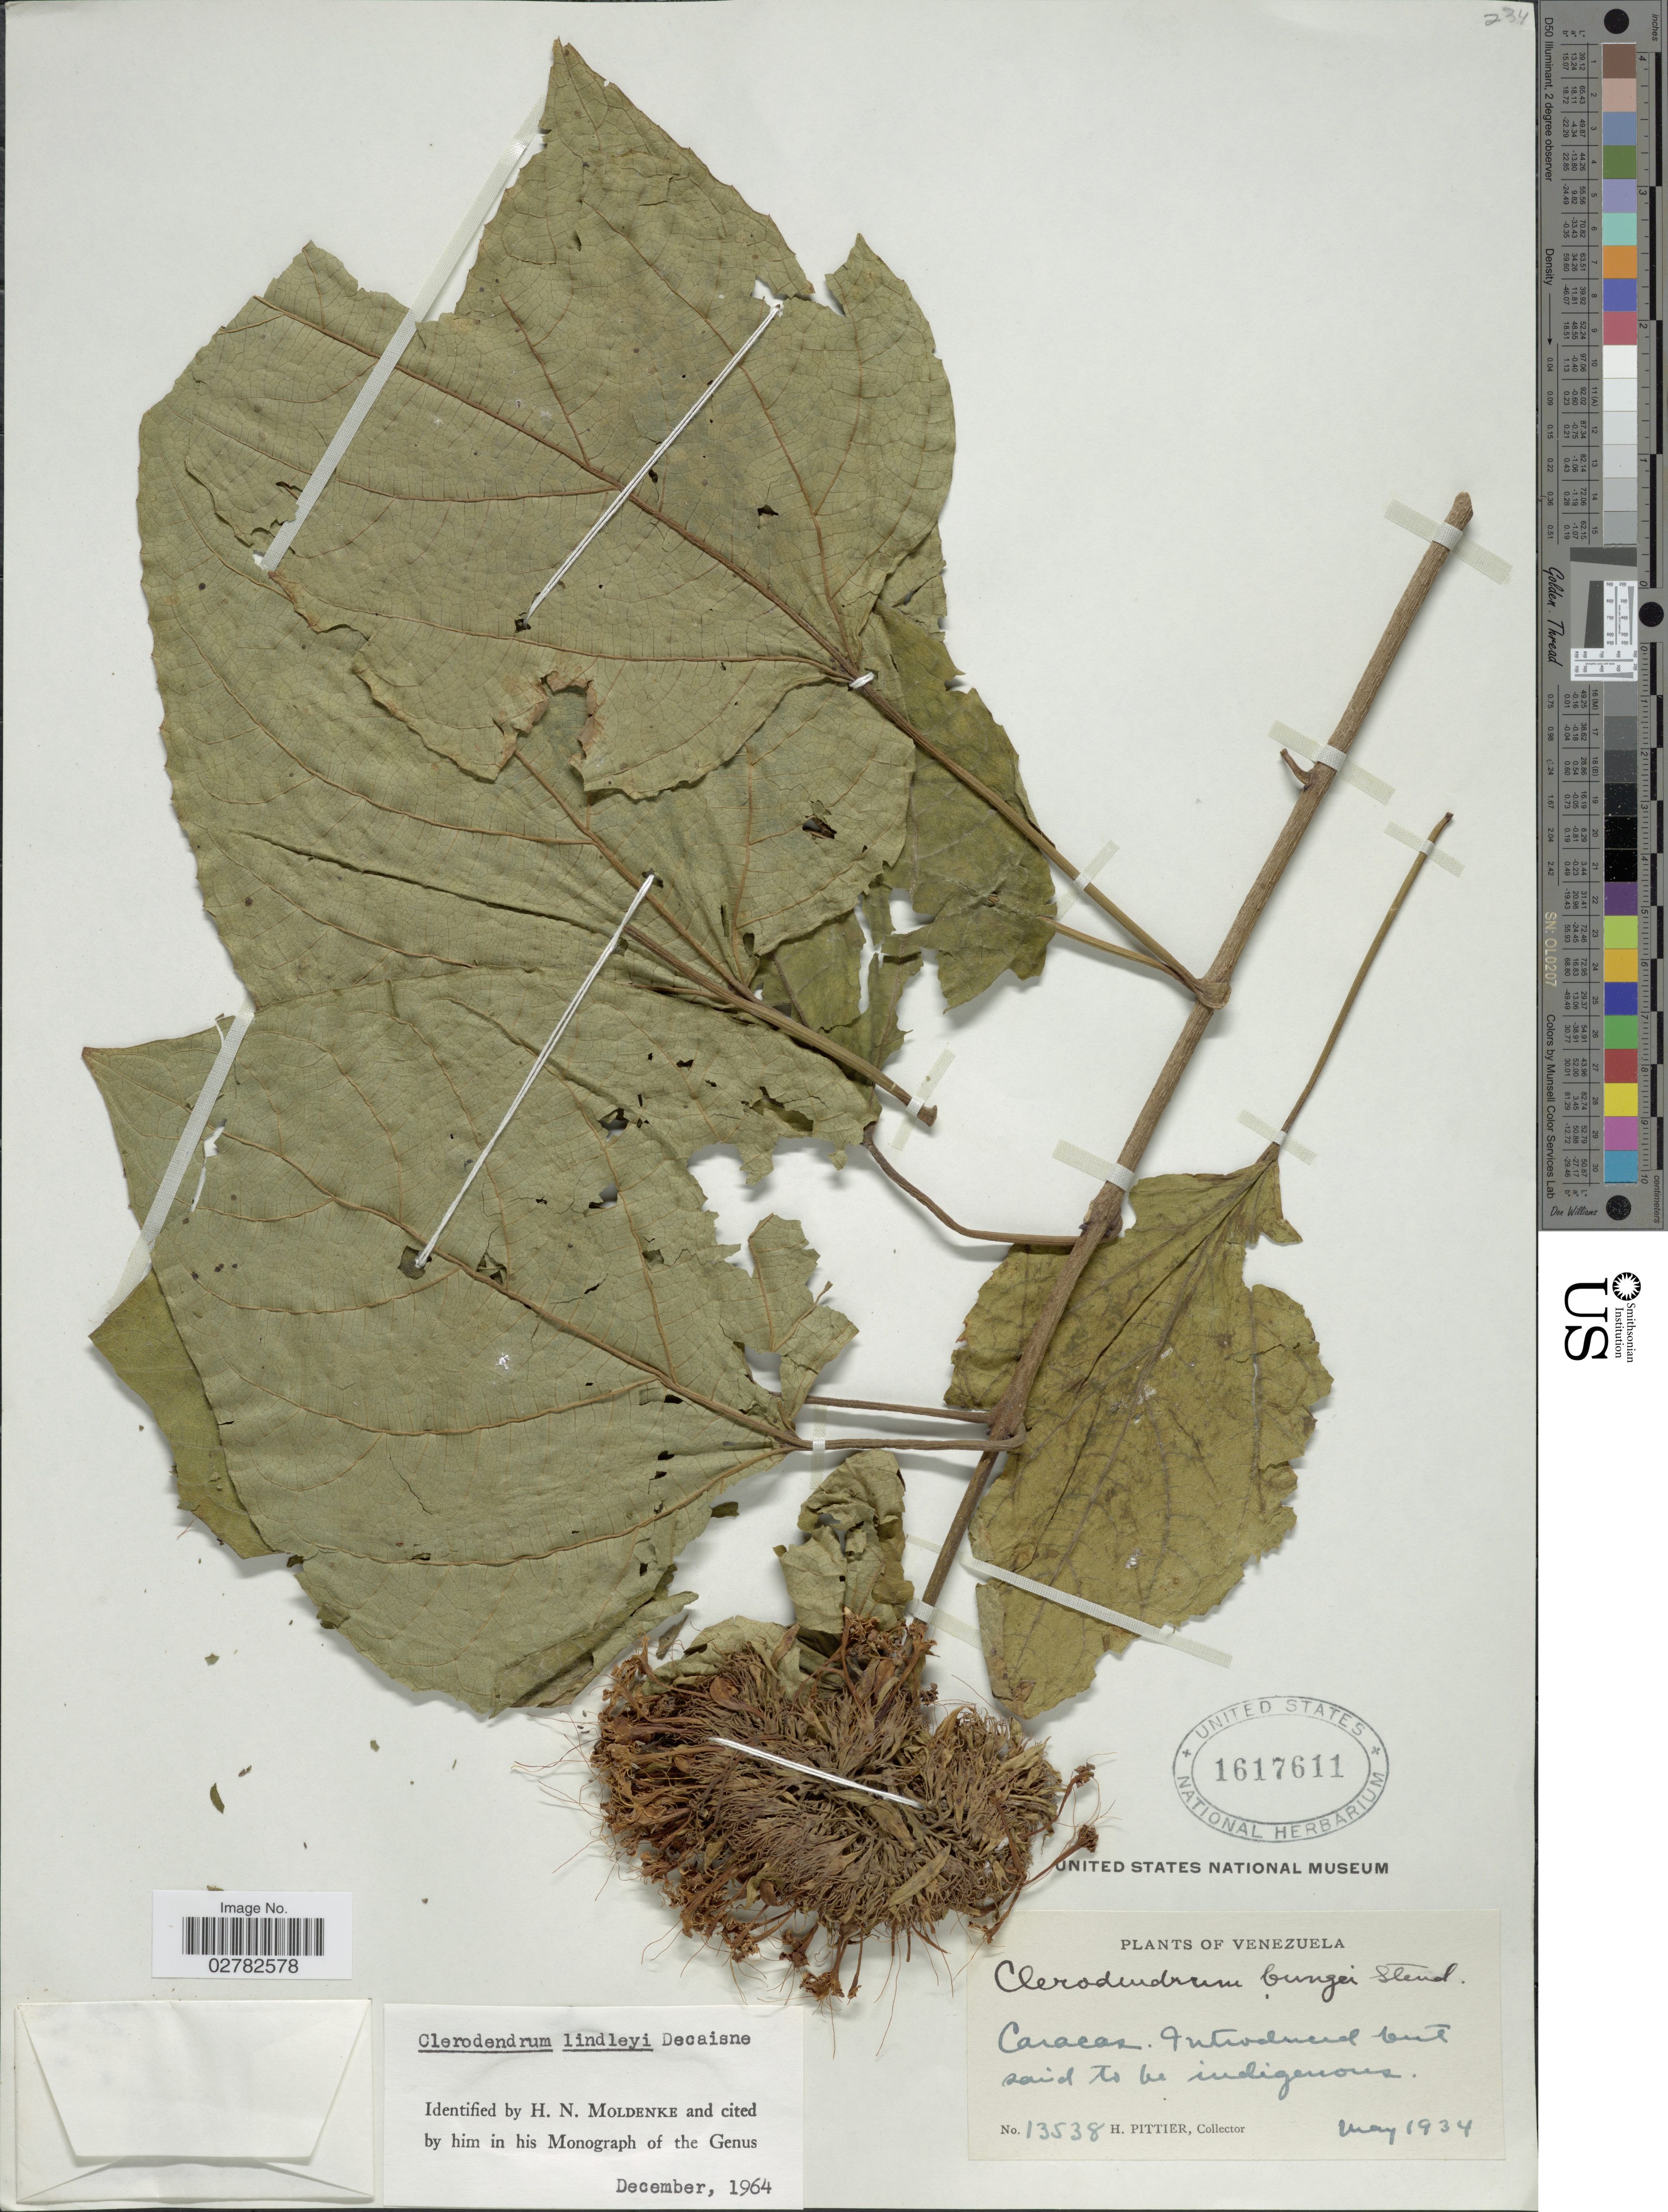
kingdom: Plantae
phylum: Tracheophyta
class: Magnoliopsida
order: Lamiales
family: Lamiaceae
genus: Clerodendrum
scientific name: Clerodendrum lindleyi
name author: Decne. ex Planch.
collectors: H. F. Pittier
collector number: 13538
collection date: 1934-05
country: Venezuela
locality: Caracas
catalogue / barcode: US 1617611